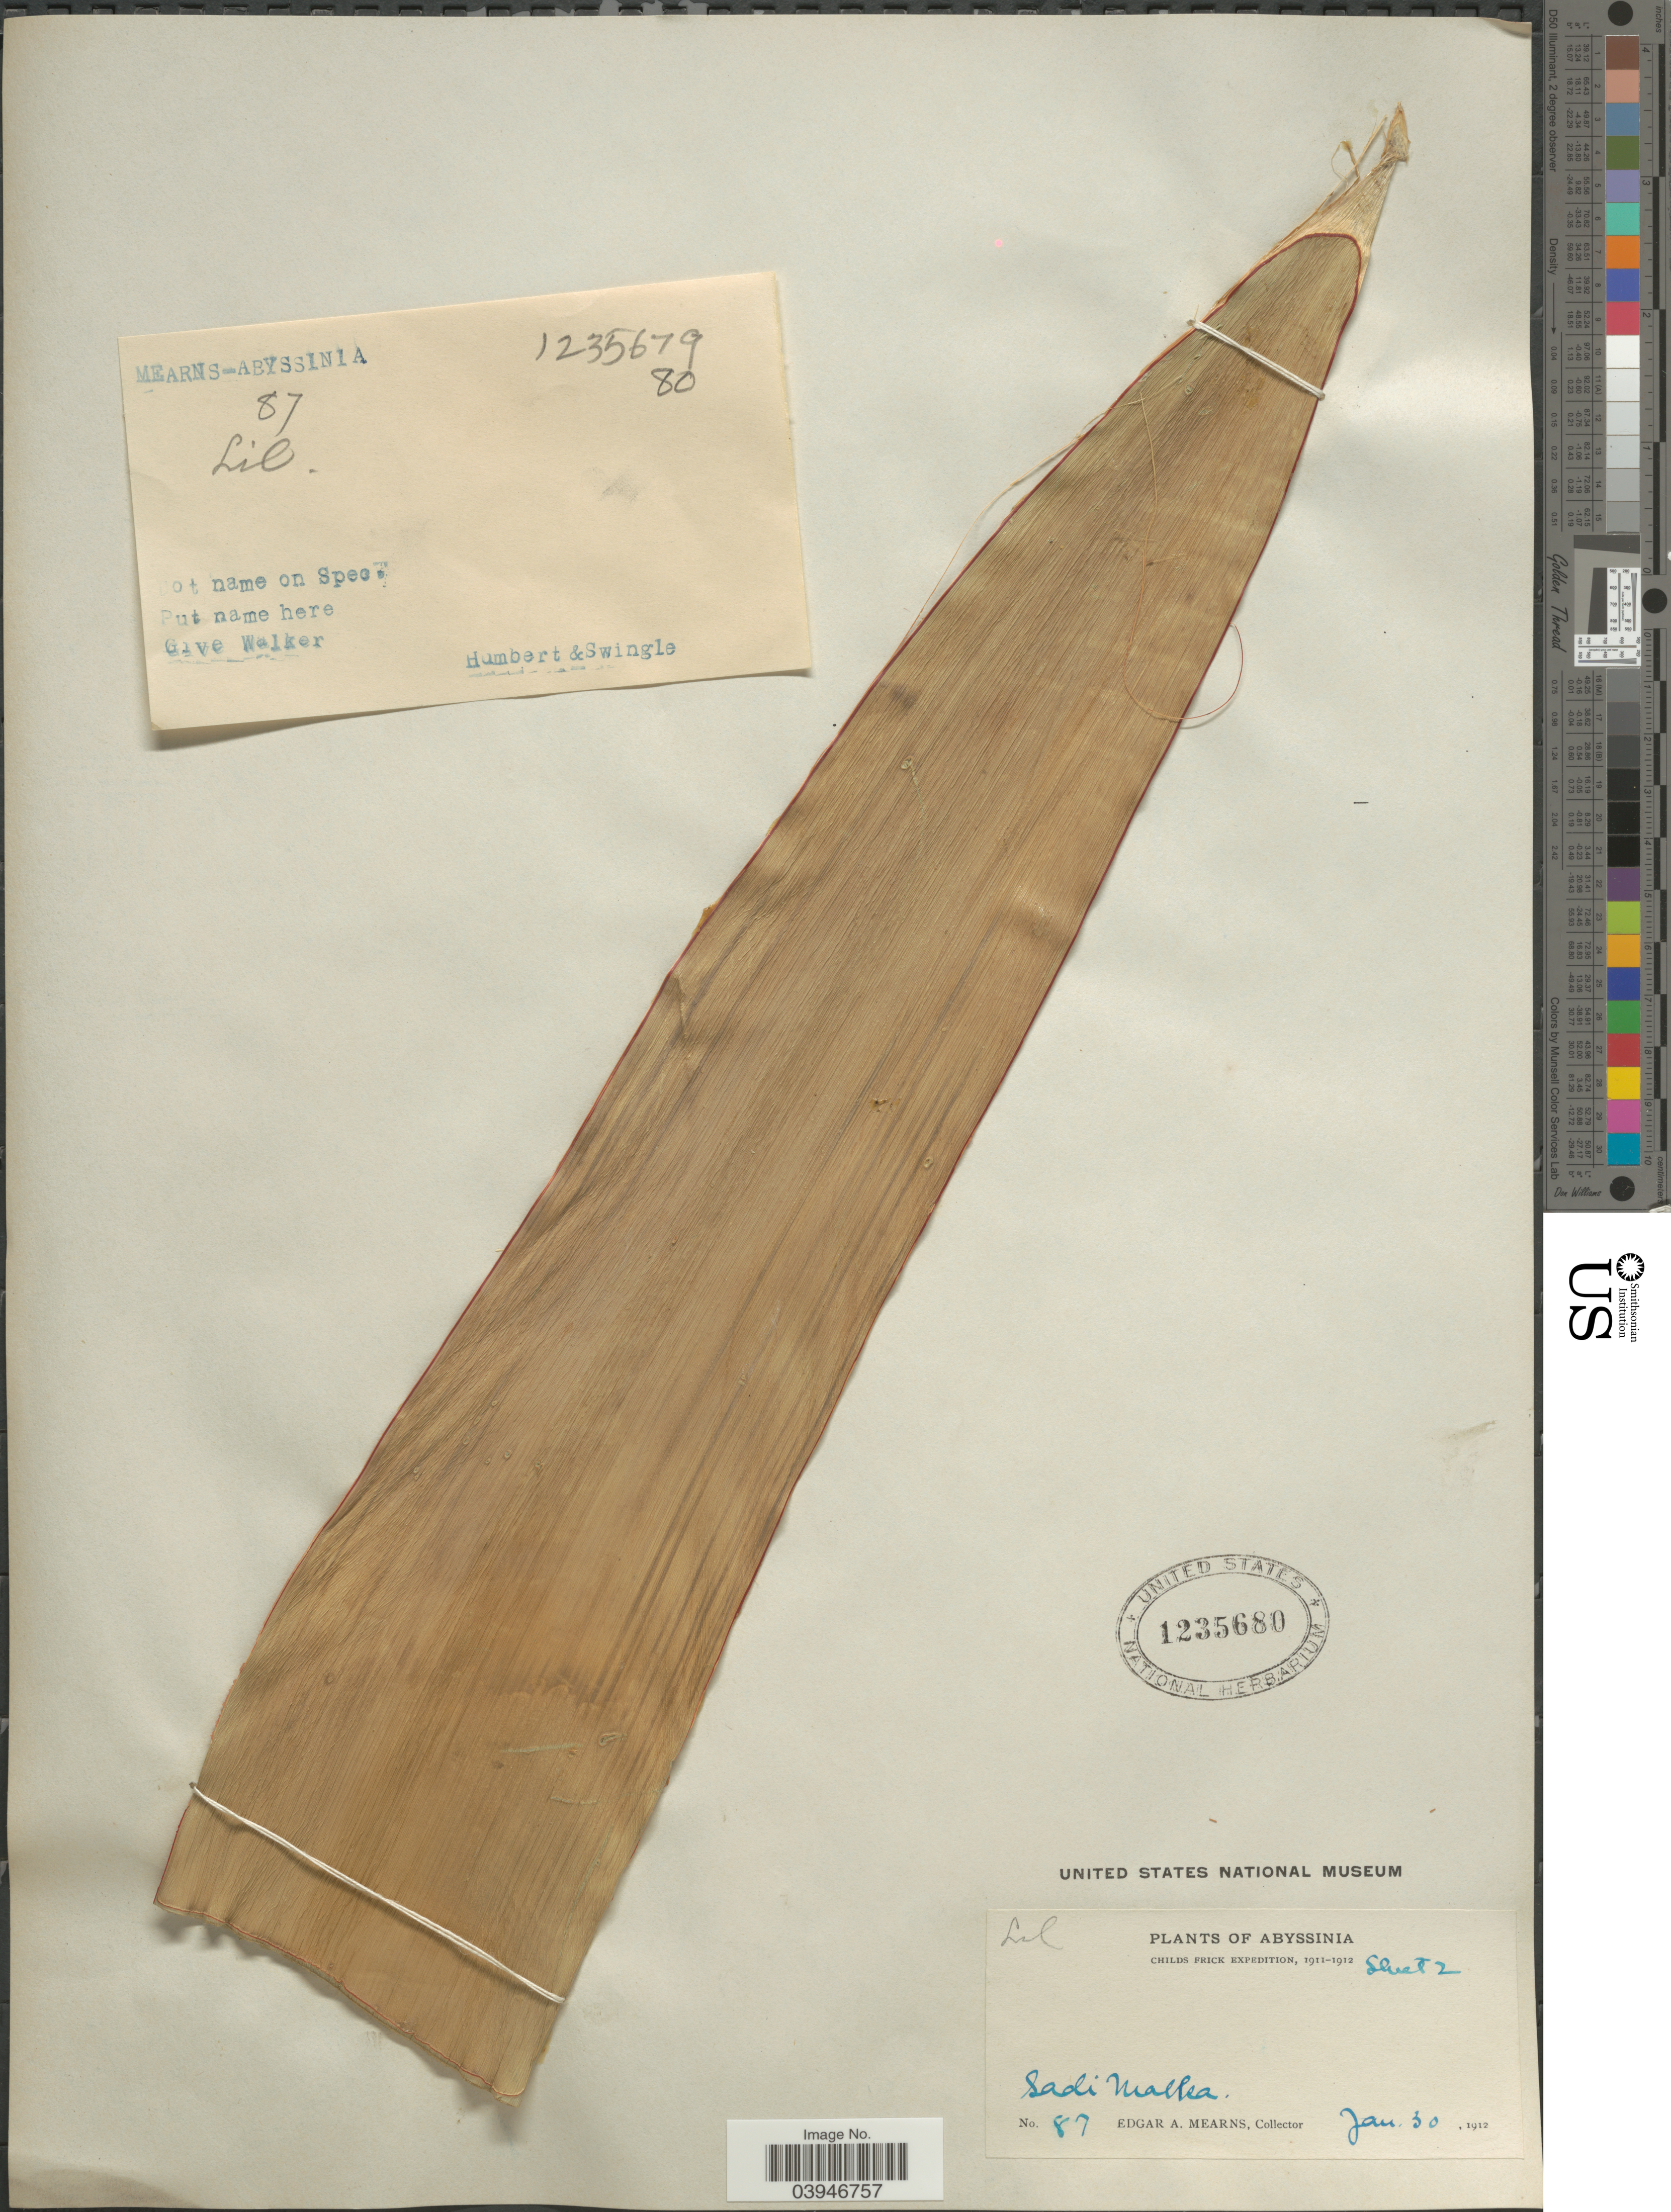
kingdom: Plantae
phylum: Tracheophyta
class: Liliopsida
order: Liliales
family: Liliaceae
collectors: E. A. Mearns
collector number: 87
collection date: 1912-01-30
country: Ethiopia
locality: Abyssinia. Sadi Malka.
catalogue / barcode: US 1235680